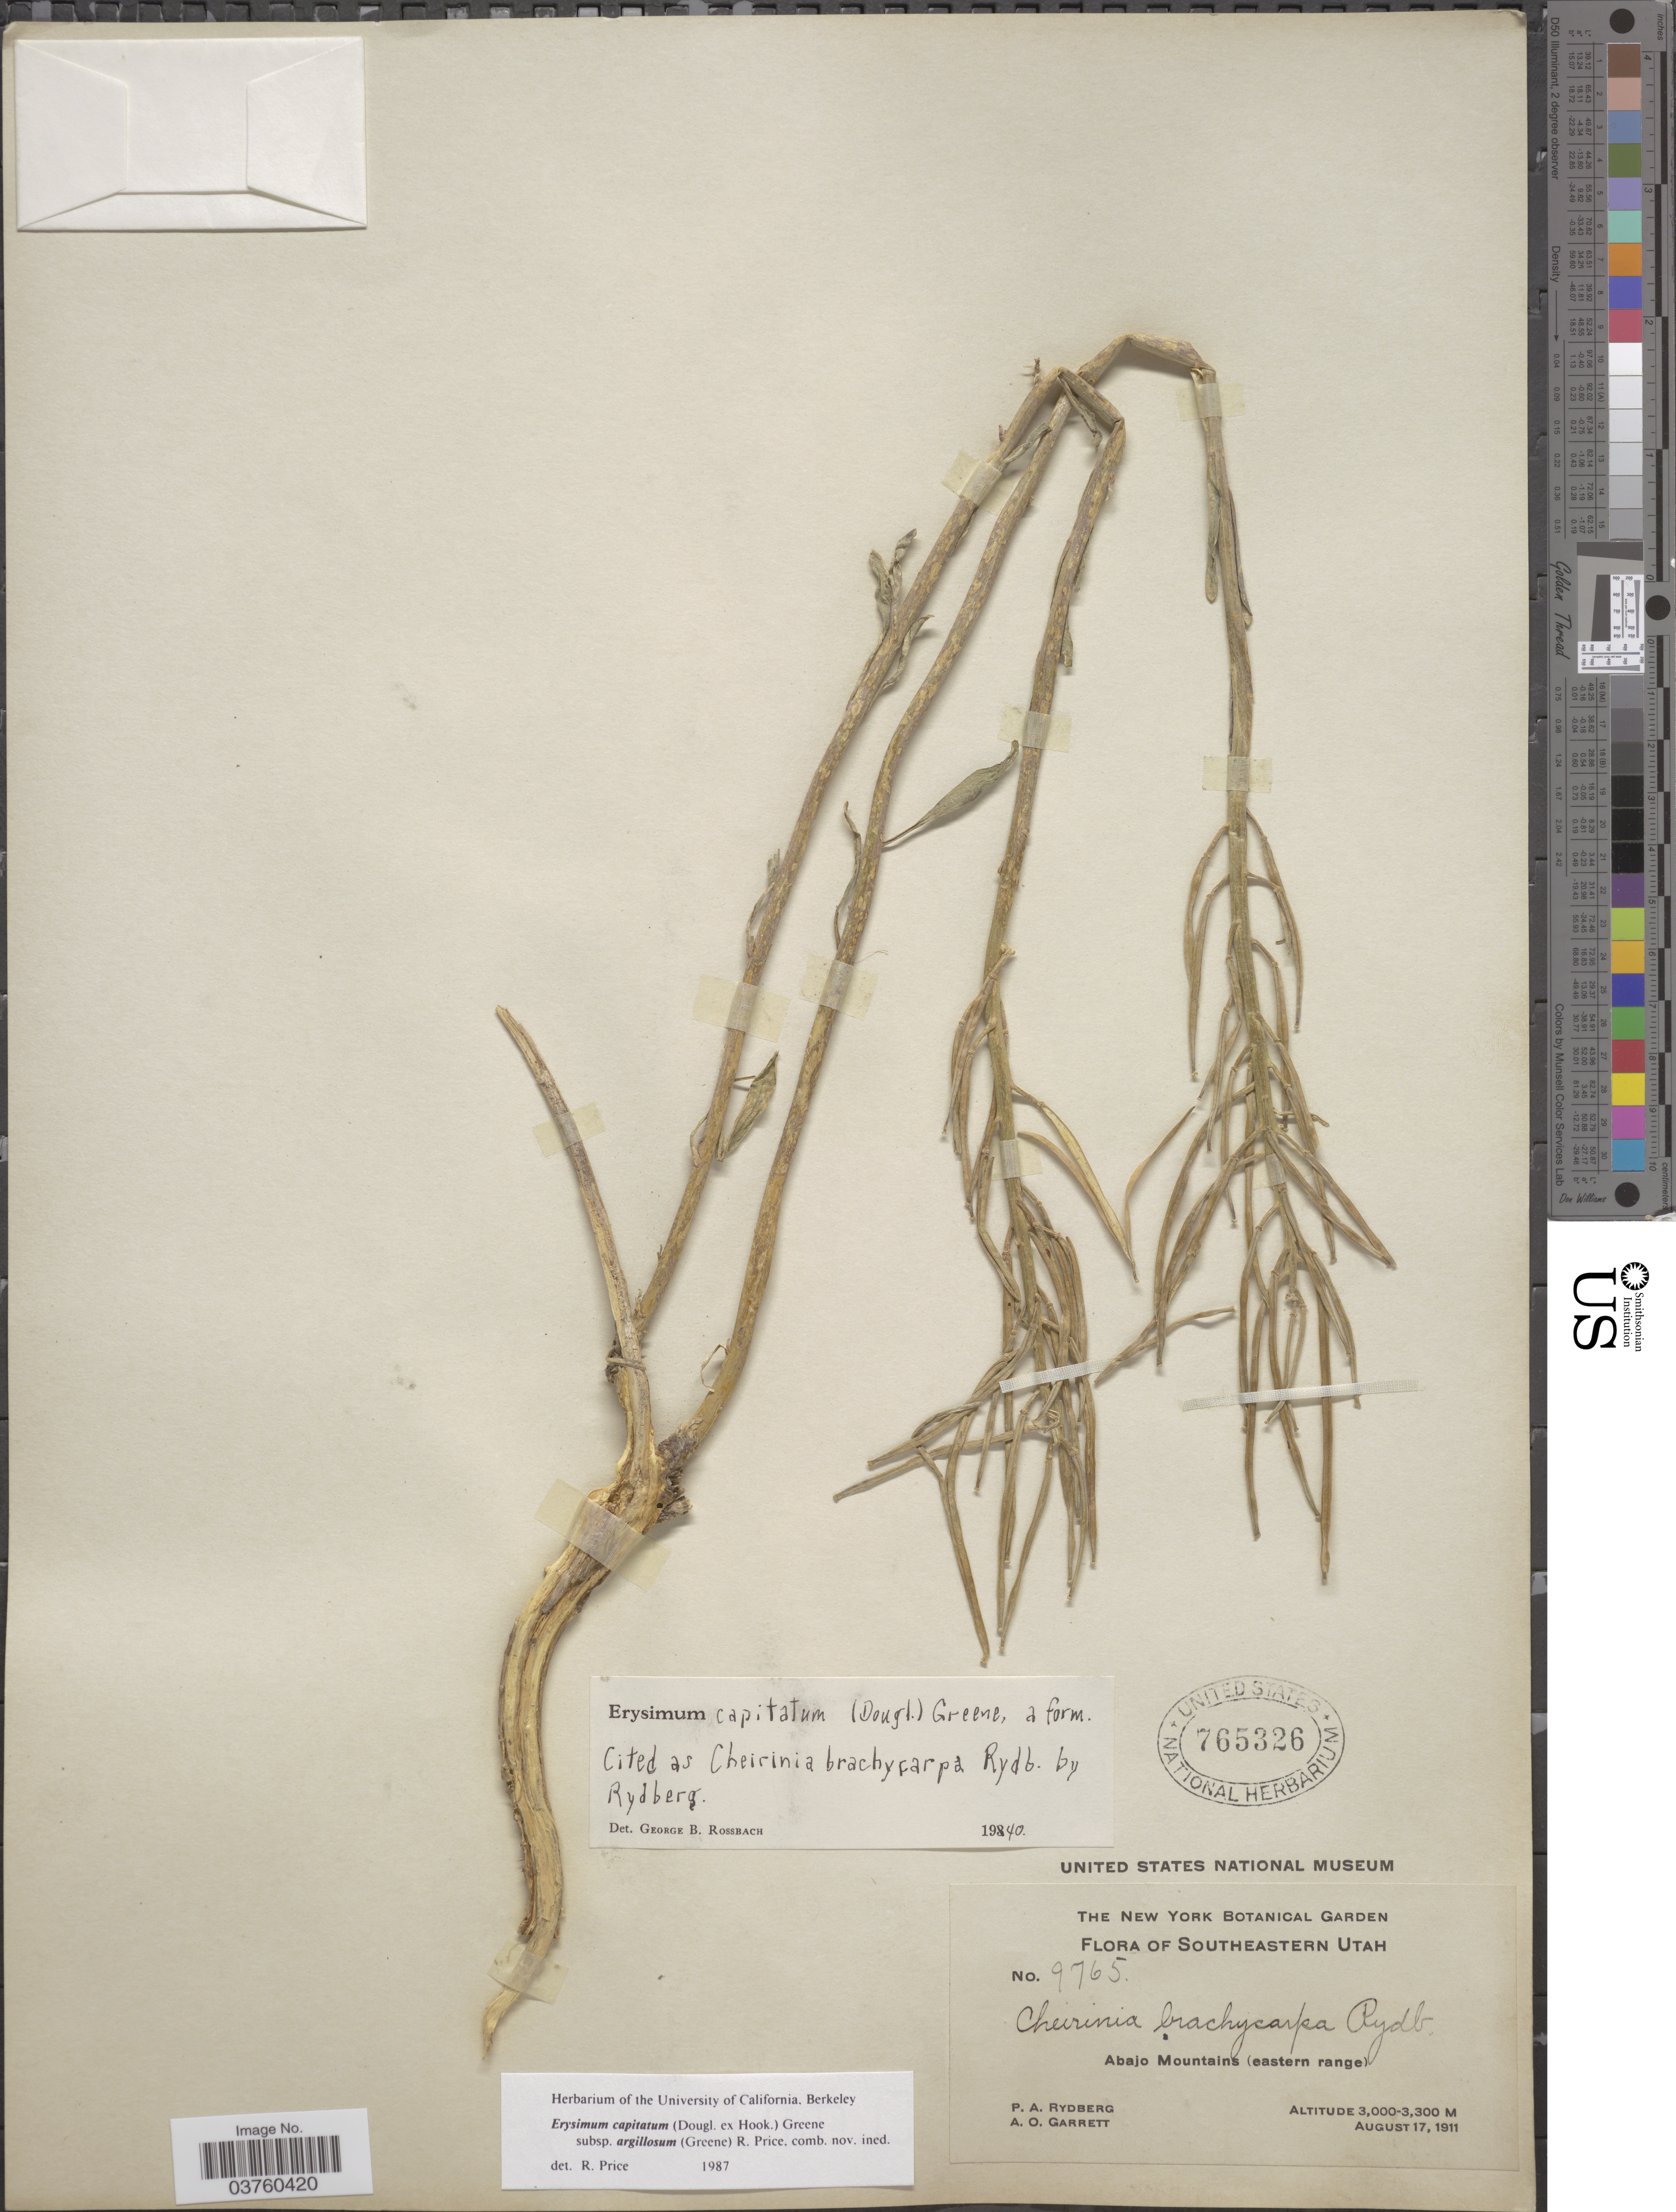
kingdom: Plantae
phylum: Tracheophyta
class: Magnoliopsida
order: Brassicales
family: Brassicaceae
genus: Erysimum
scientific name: Erysimum capitatum subsp. argillosum (Greene) R.A. Price comb. nov. ined.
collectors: P. A. Rydberg & A. O. Garrett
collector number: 9765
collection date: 1911-08-17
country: United States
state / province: Utah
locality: Southeastern Utah. Abajo Mountains (eastern range).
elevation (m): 3000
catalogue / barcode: US 765326